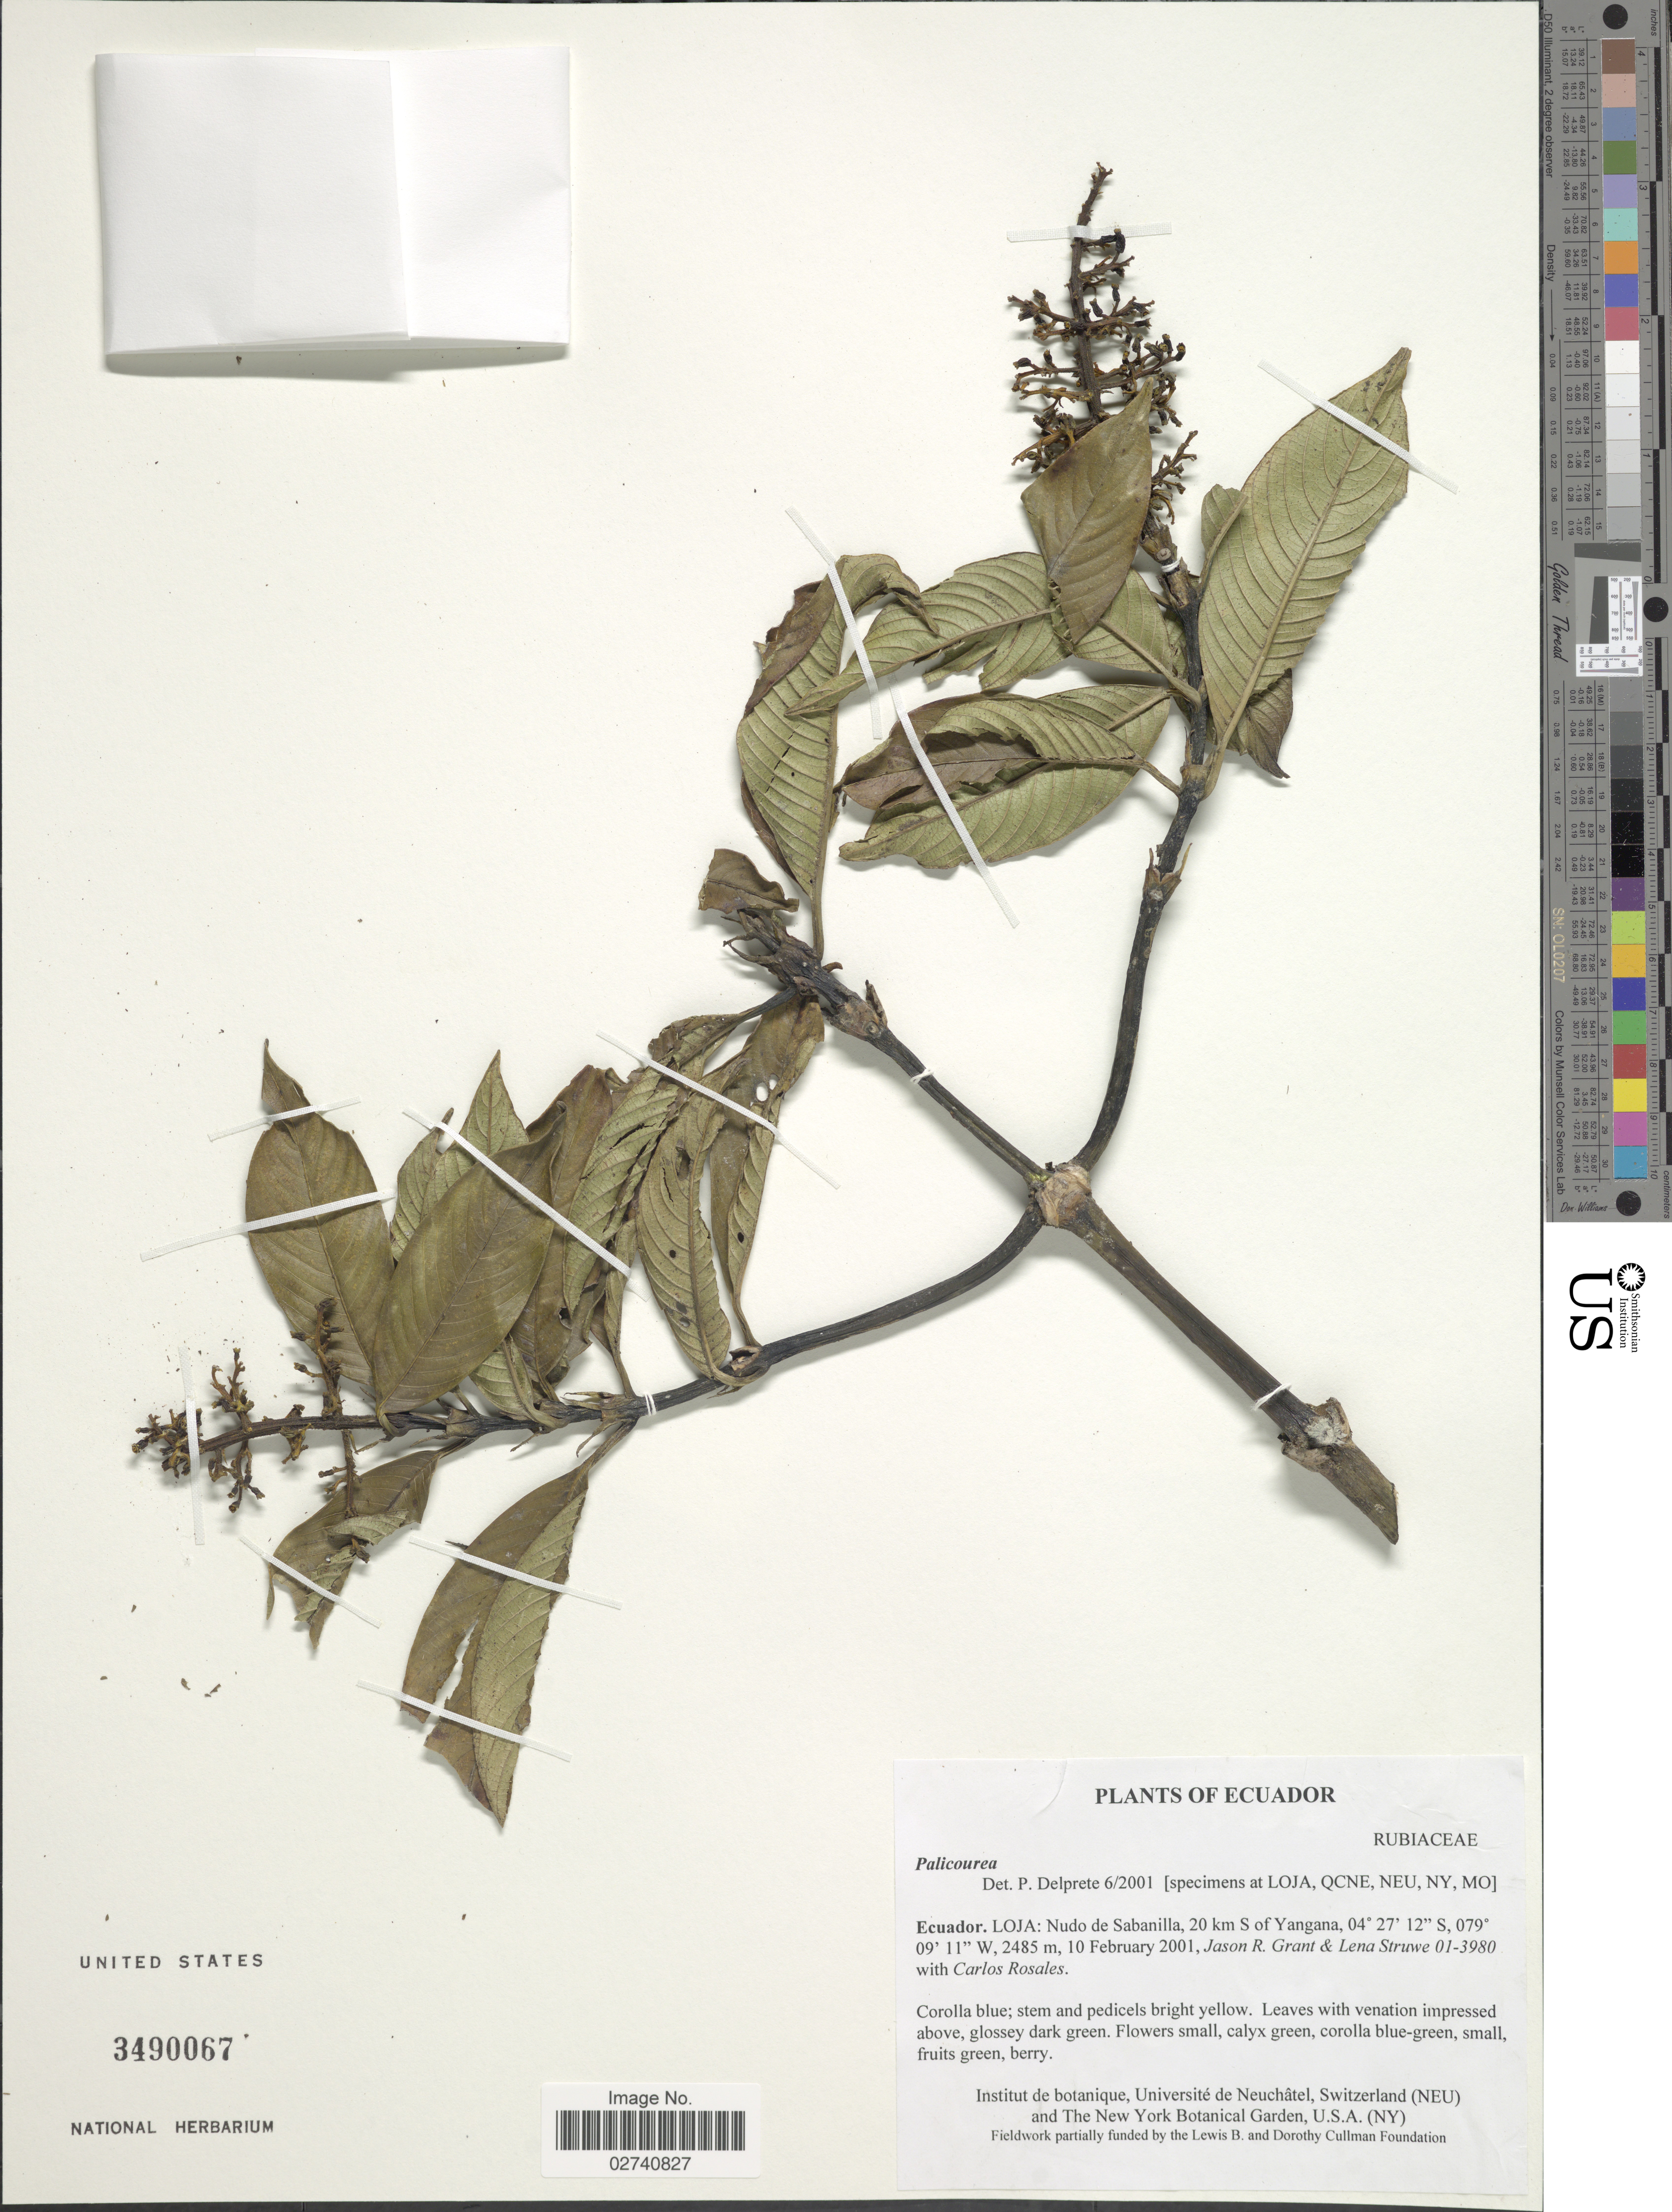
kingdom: Plantae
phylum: Tracheophyta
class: Magnoliopsida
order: Gentianales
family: Rubiaceae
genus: Palicourea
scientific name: Palicourea sp.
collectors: J. R. Grant, L. Struwe & C. Rosales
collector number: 01-3980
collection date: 2001-02-10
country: Ecuador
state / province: Loja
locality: Nudo de Sabanilla 20 km S of Yangana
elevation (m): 2485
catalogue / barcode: US 3490067